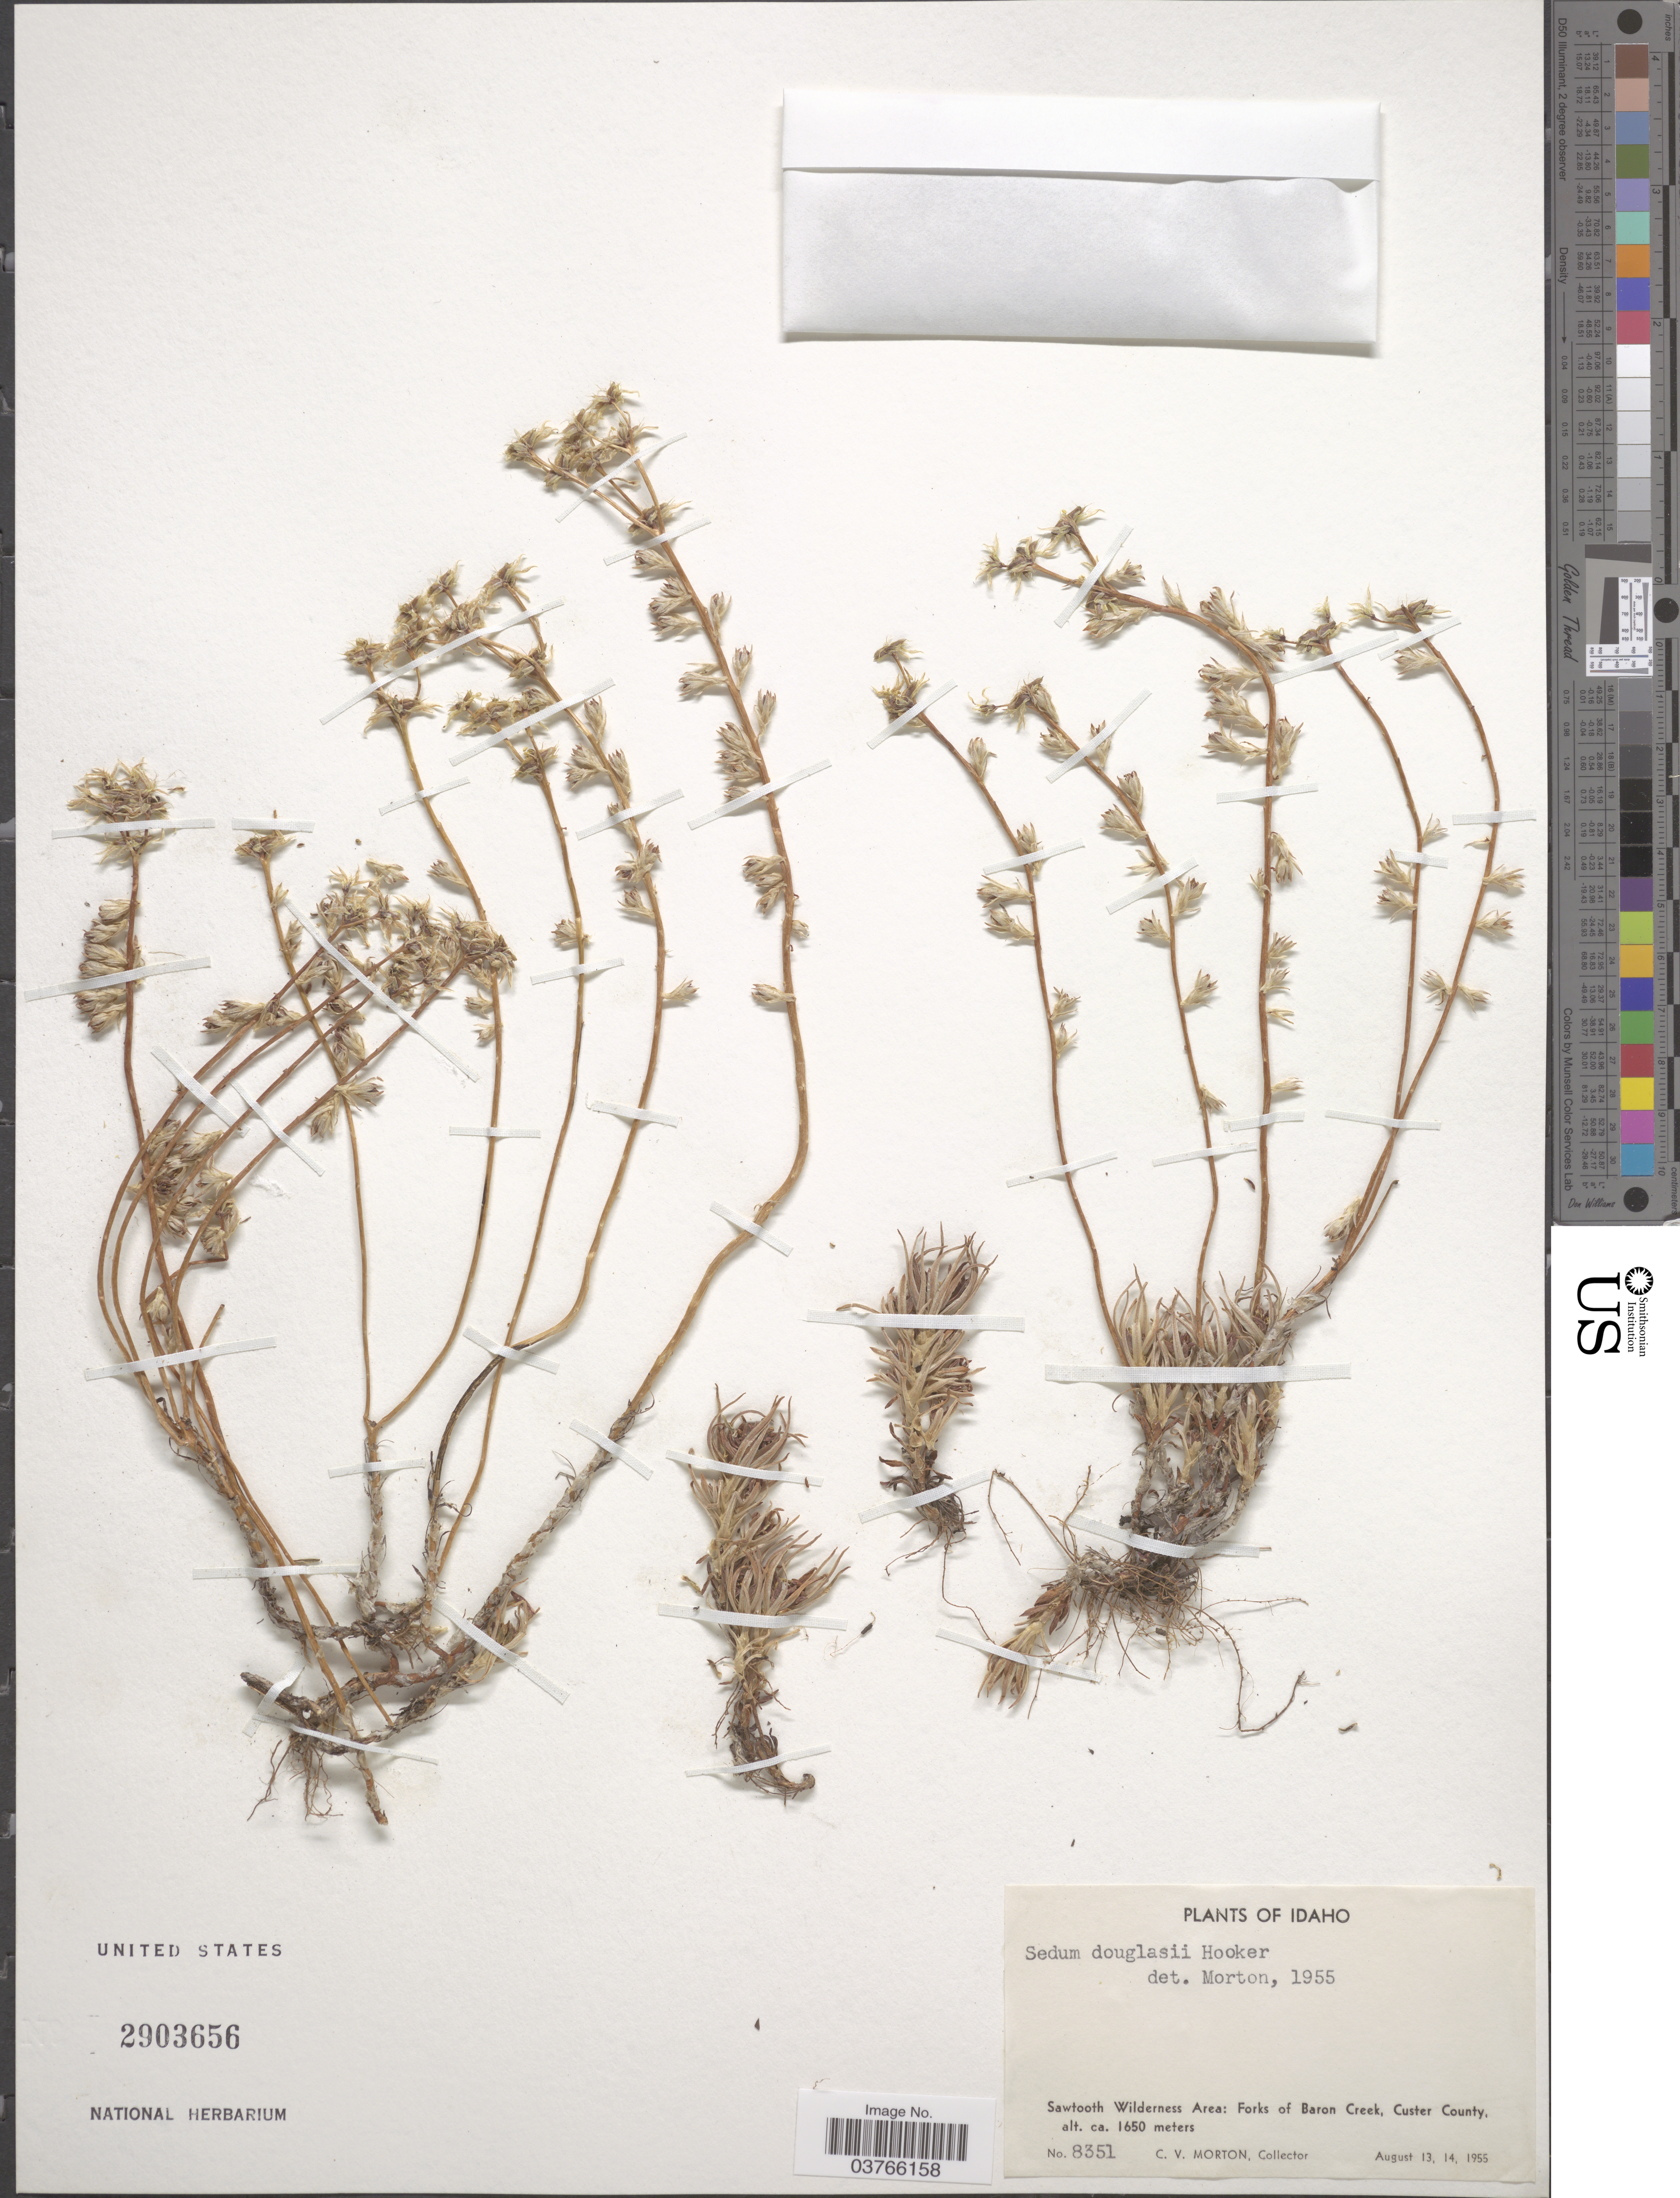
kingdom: Plantae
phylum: Tracheophyta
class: Magnoliopsida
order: Saxifragales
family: Crassulaceae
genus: Sedum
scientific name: Sedum lanceolatum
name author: Torr.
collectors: C. V. Morton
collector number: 8351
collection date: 1955-08-13/1955-08-14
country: United States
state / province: Idaho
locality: Sawtooth Wilderness Area: Forks of Baron Creek, Custer County.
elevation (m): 1650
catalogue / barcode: US 2903656